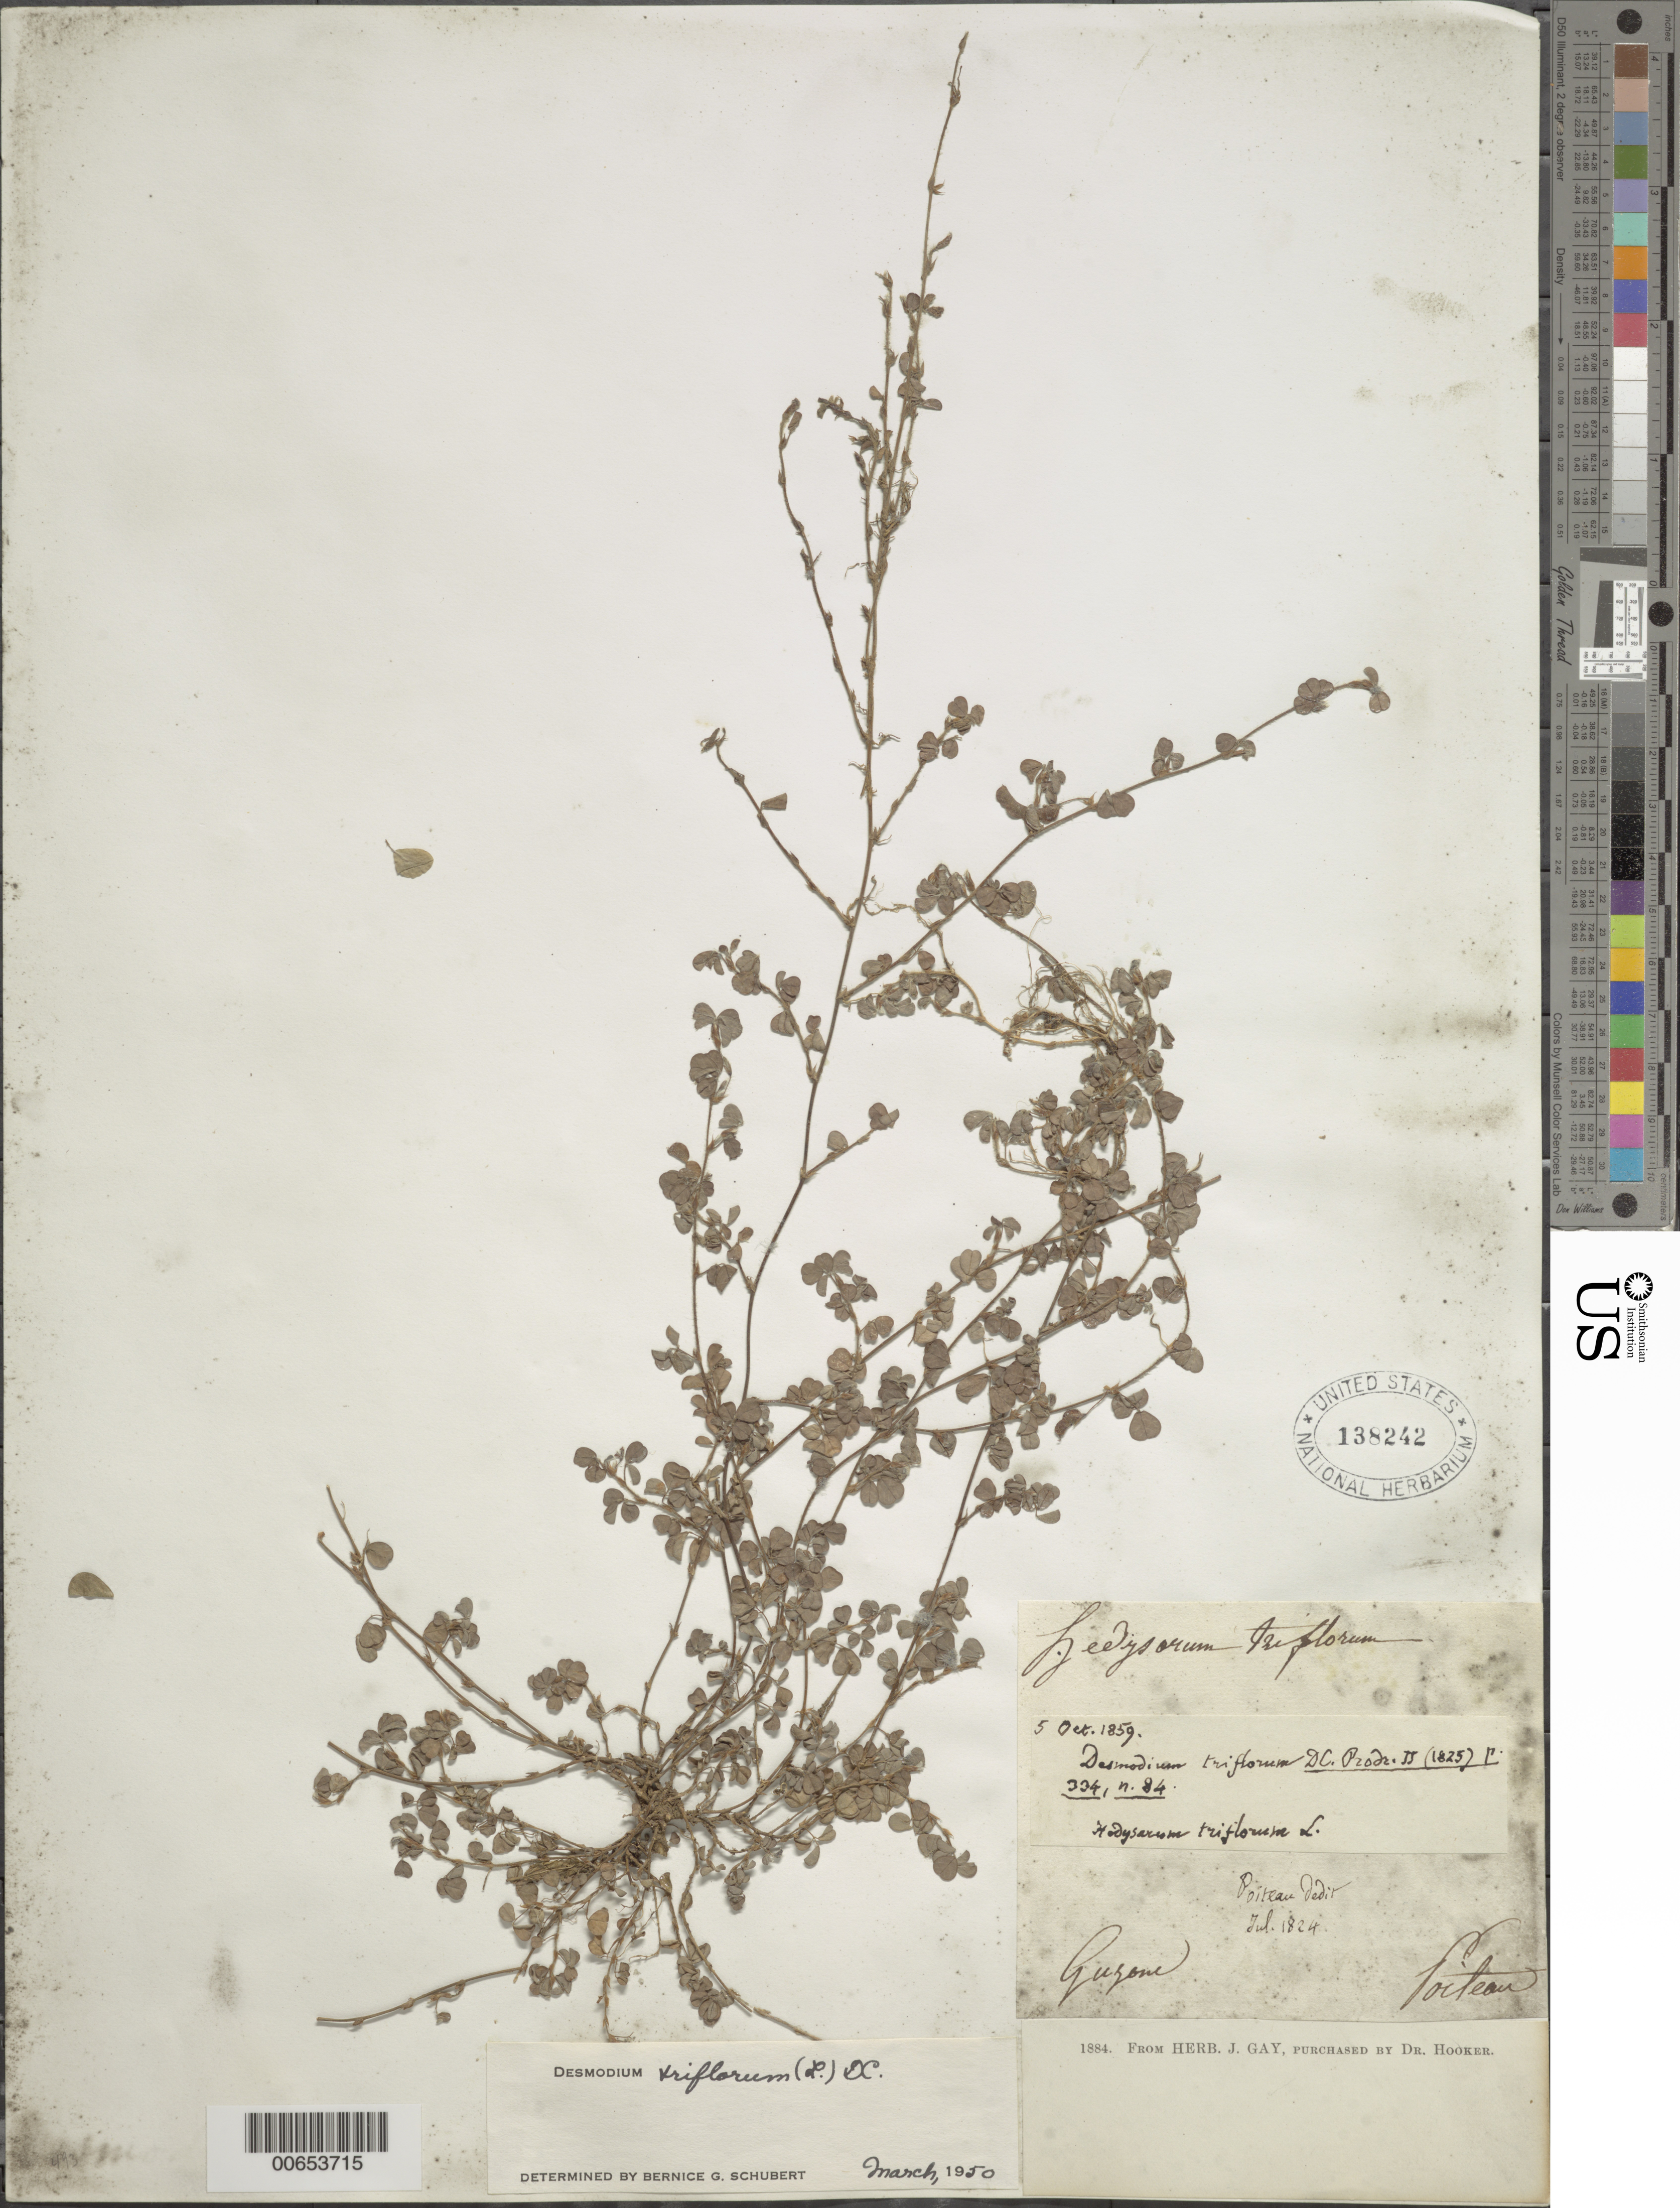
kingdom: Plantae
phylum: Tracheophyta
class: Magnoliopsida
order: Fabales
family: Fabaceae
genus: Grona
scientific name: Grona triflora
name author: (L.) H. Ohashi & K. Ohashi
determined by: Strong, Mark T., (BOT), Smithsonian Institution - National Museum of Natural History (UNITED STATES)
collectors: P. Poiteau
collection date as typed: July 1824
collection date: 1824-07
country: French Guiana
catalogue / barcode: US 138242